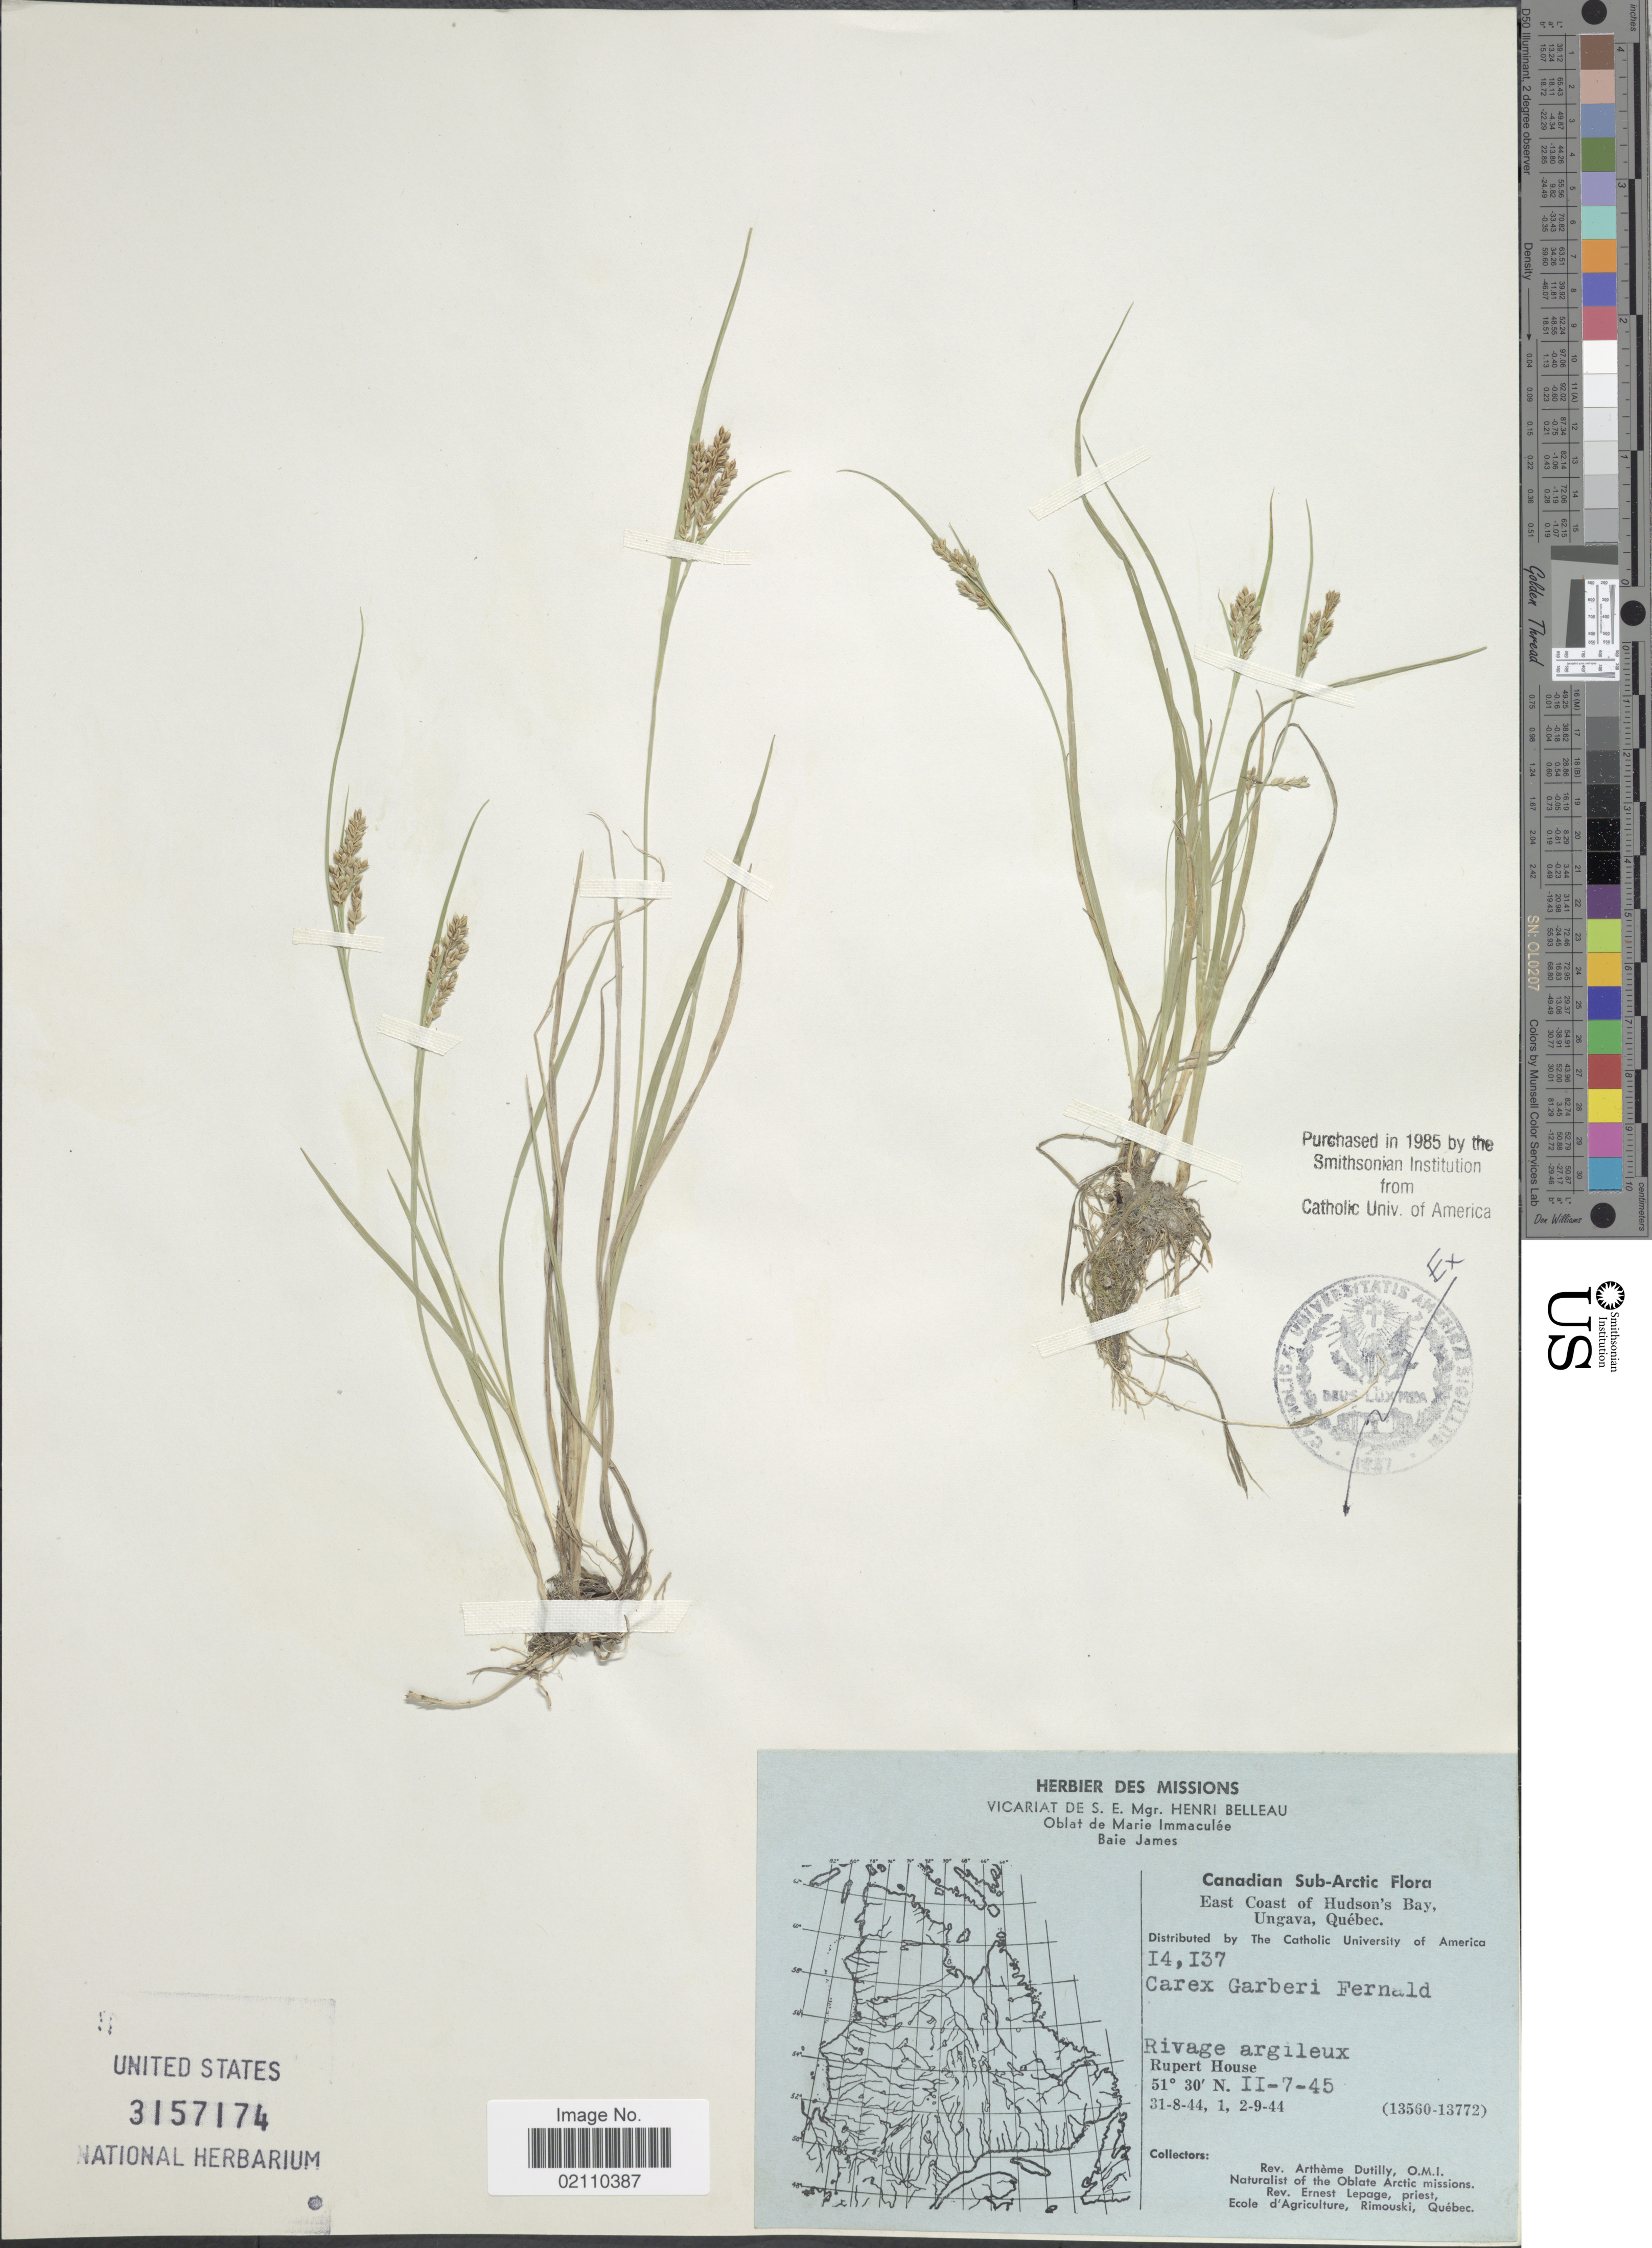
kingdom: Plantae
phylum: Tracheophyta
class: Liliopsida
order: Poales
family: Cyperaceae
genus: Carex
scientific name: Carex garberi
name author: Fernald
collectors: A. Dutilly & E. Lepage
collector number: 14137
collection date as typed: Transcribed d/m/y: 11/7/45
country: Canada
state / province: Quebec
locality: Canadian Sub-Arctic, East Coast of Hudson's Bay, Ungava, Rivage argileux, Rupert House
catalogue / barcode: US 3157174